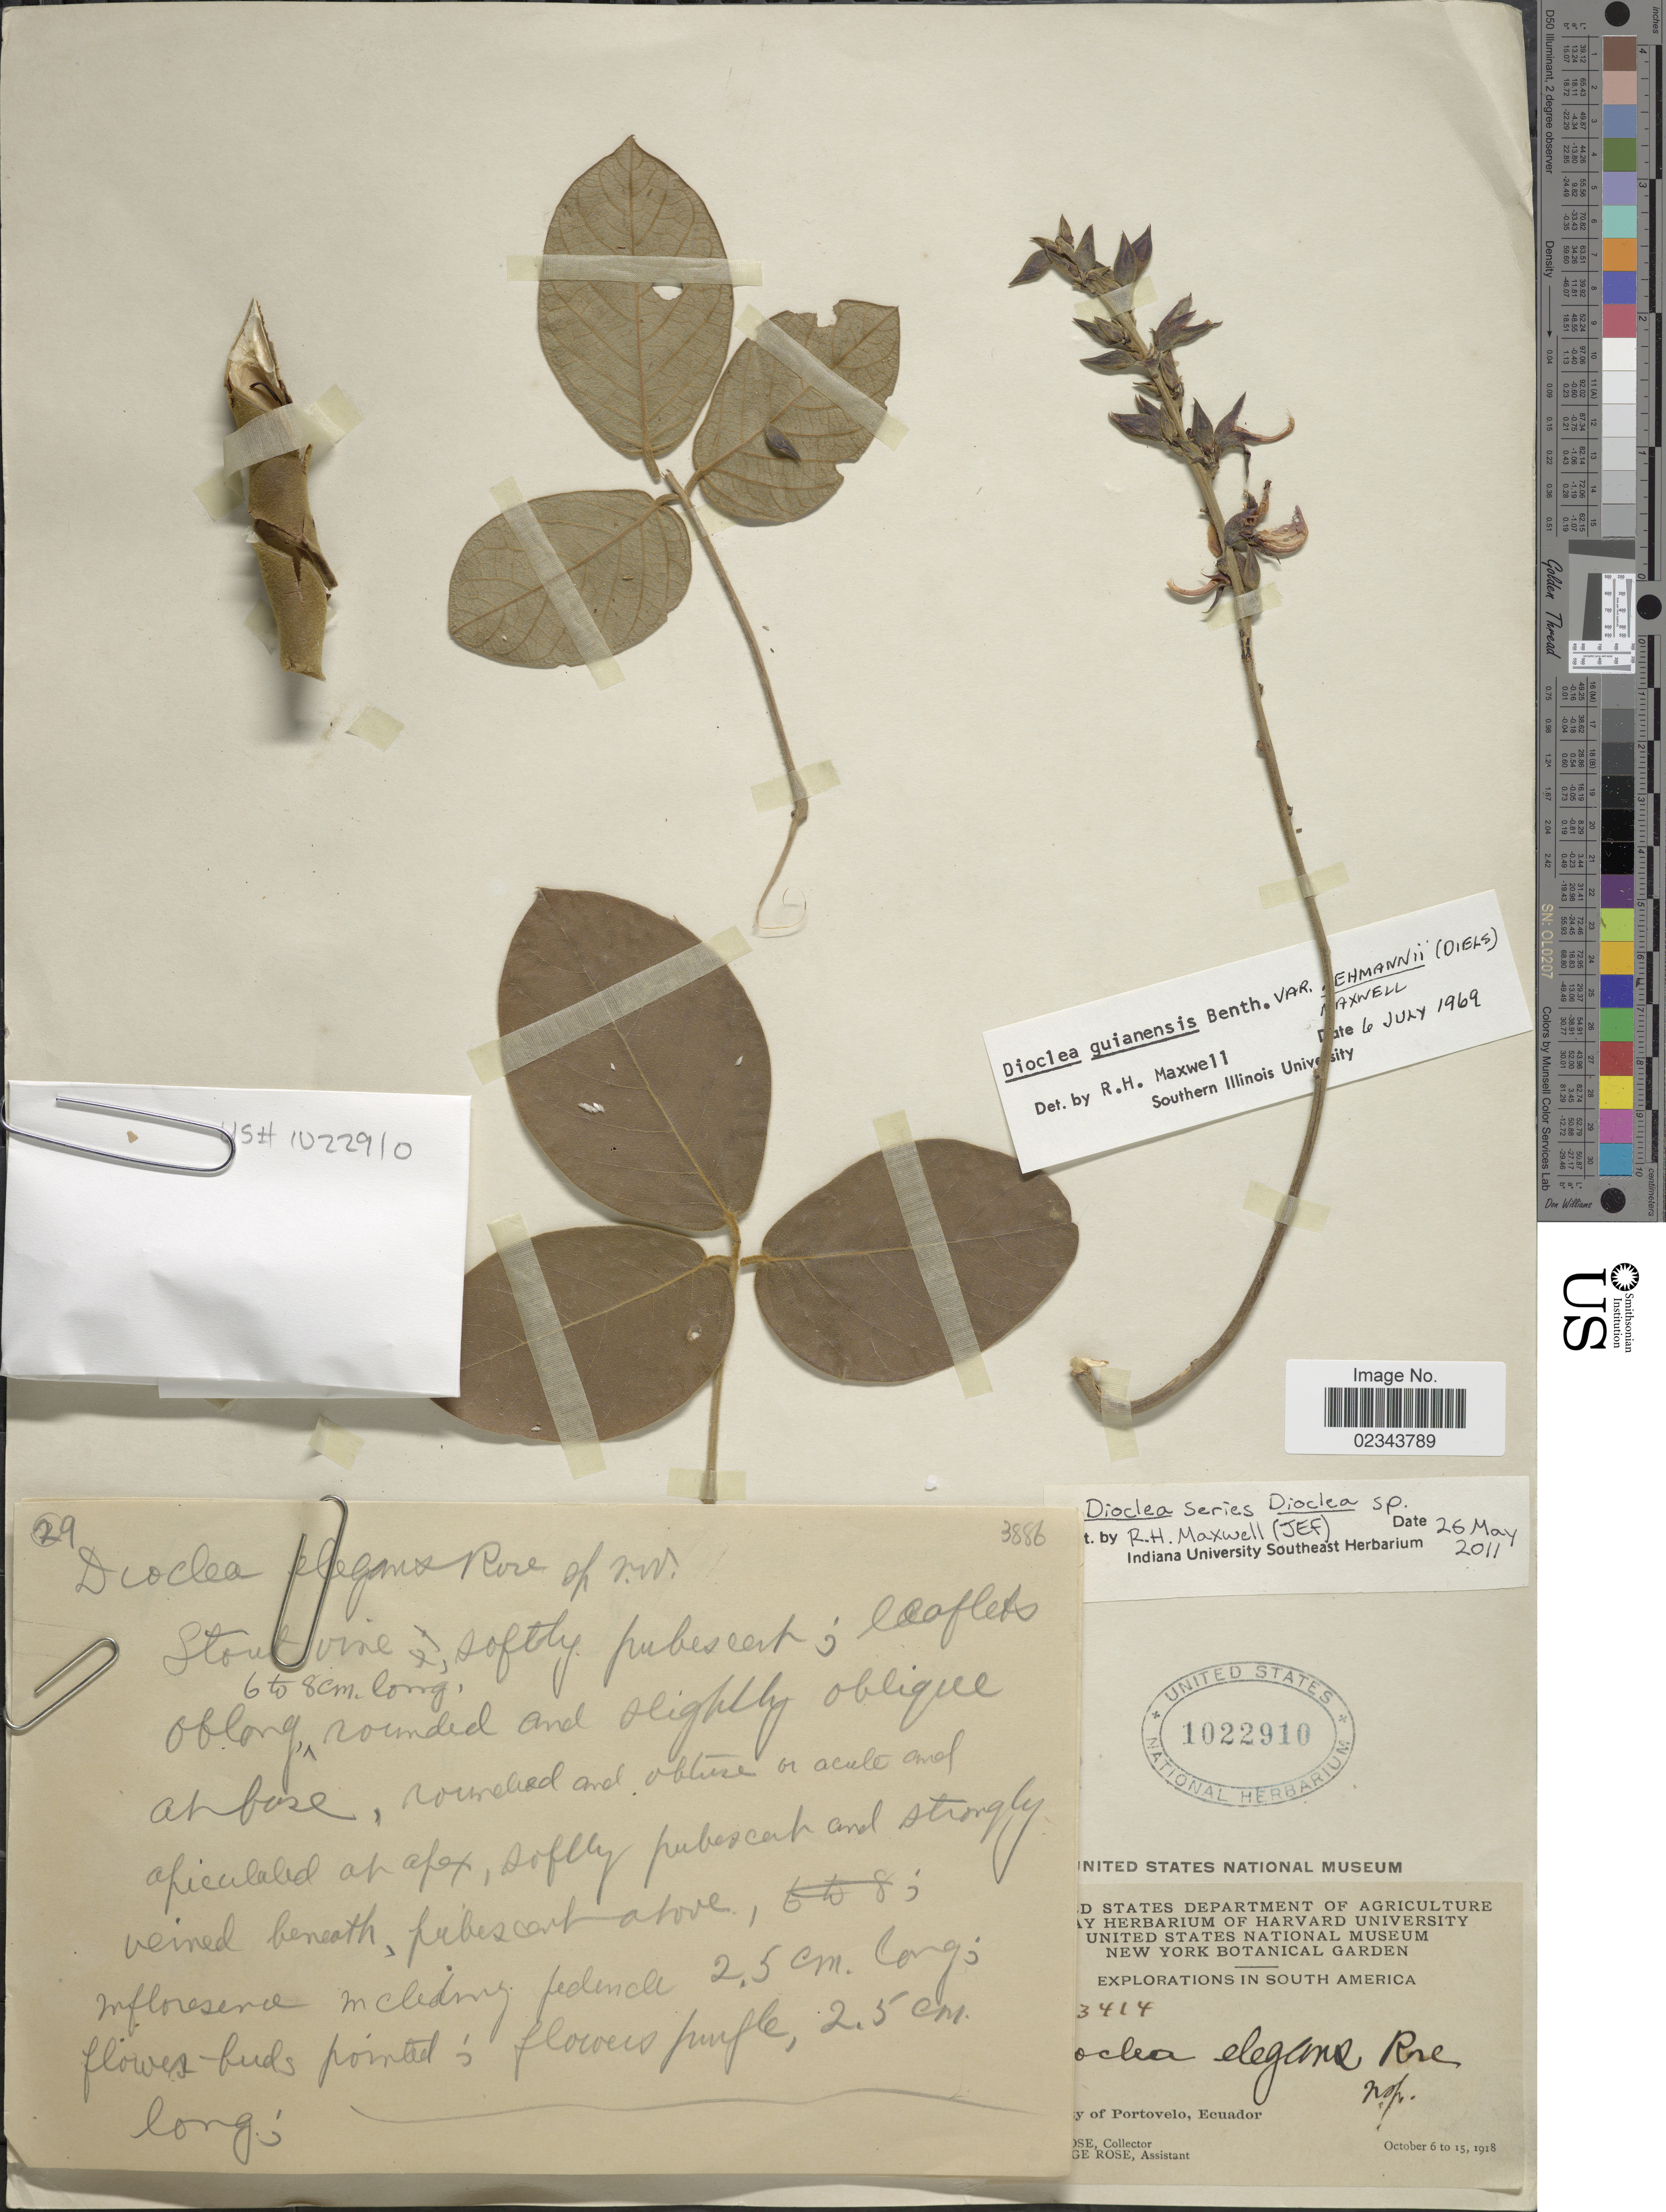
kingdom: Plantae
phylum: Tracheophyta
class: Magnoliopsida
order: Fabales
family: Fabaceae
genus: Dioclea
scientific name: Dioclea sp.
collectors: J. N. Rose & G. Rose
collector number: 3414*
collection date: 1918-10-06/1918-10-15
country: Ecuador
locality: Vicinity of Portovelo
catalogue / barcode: US 1022910